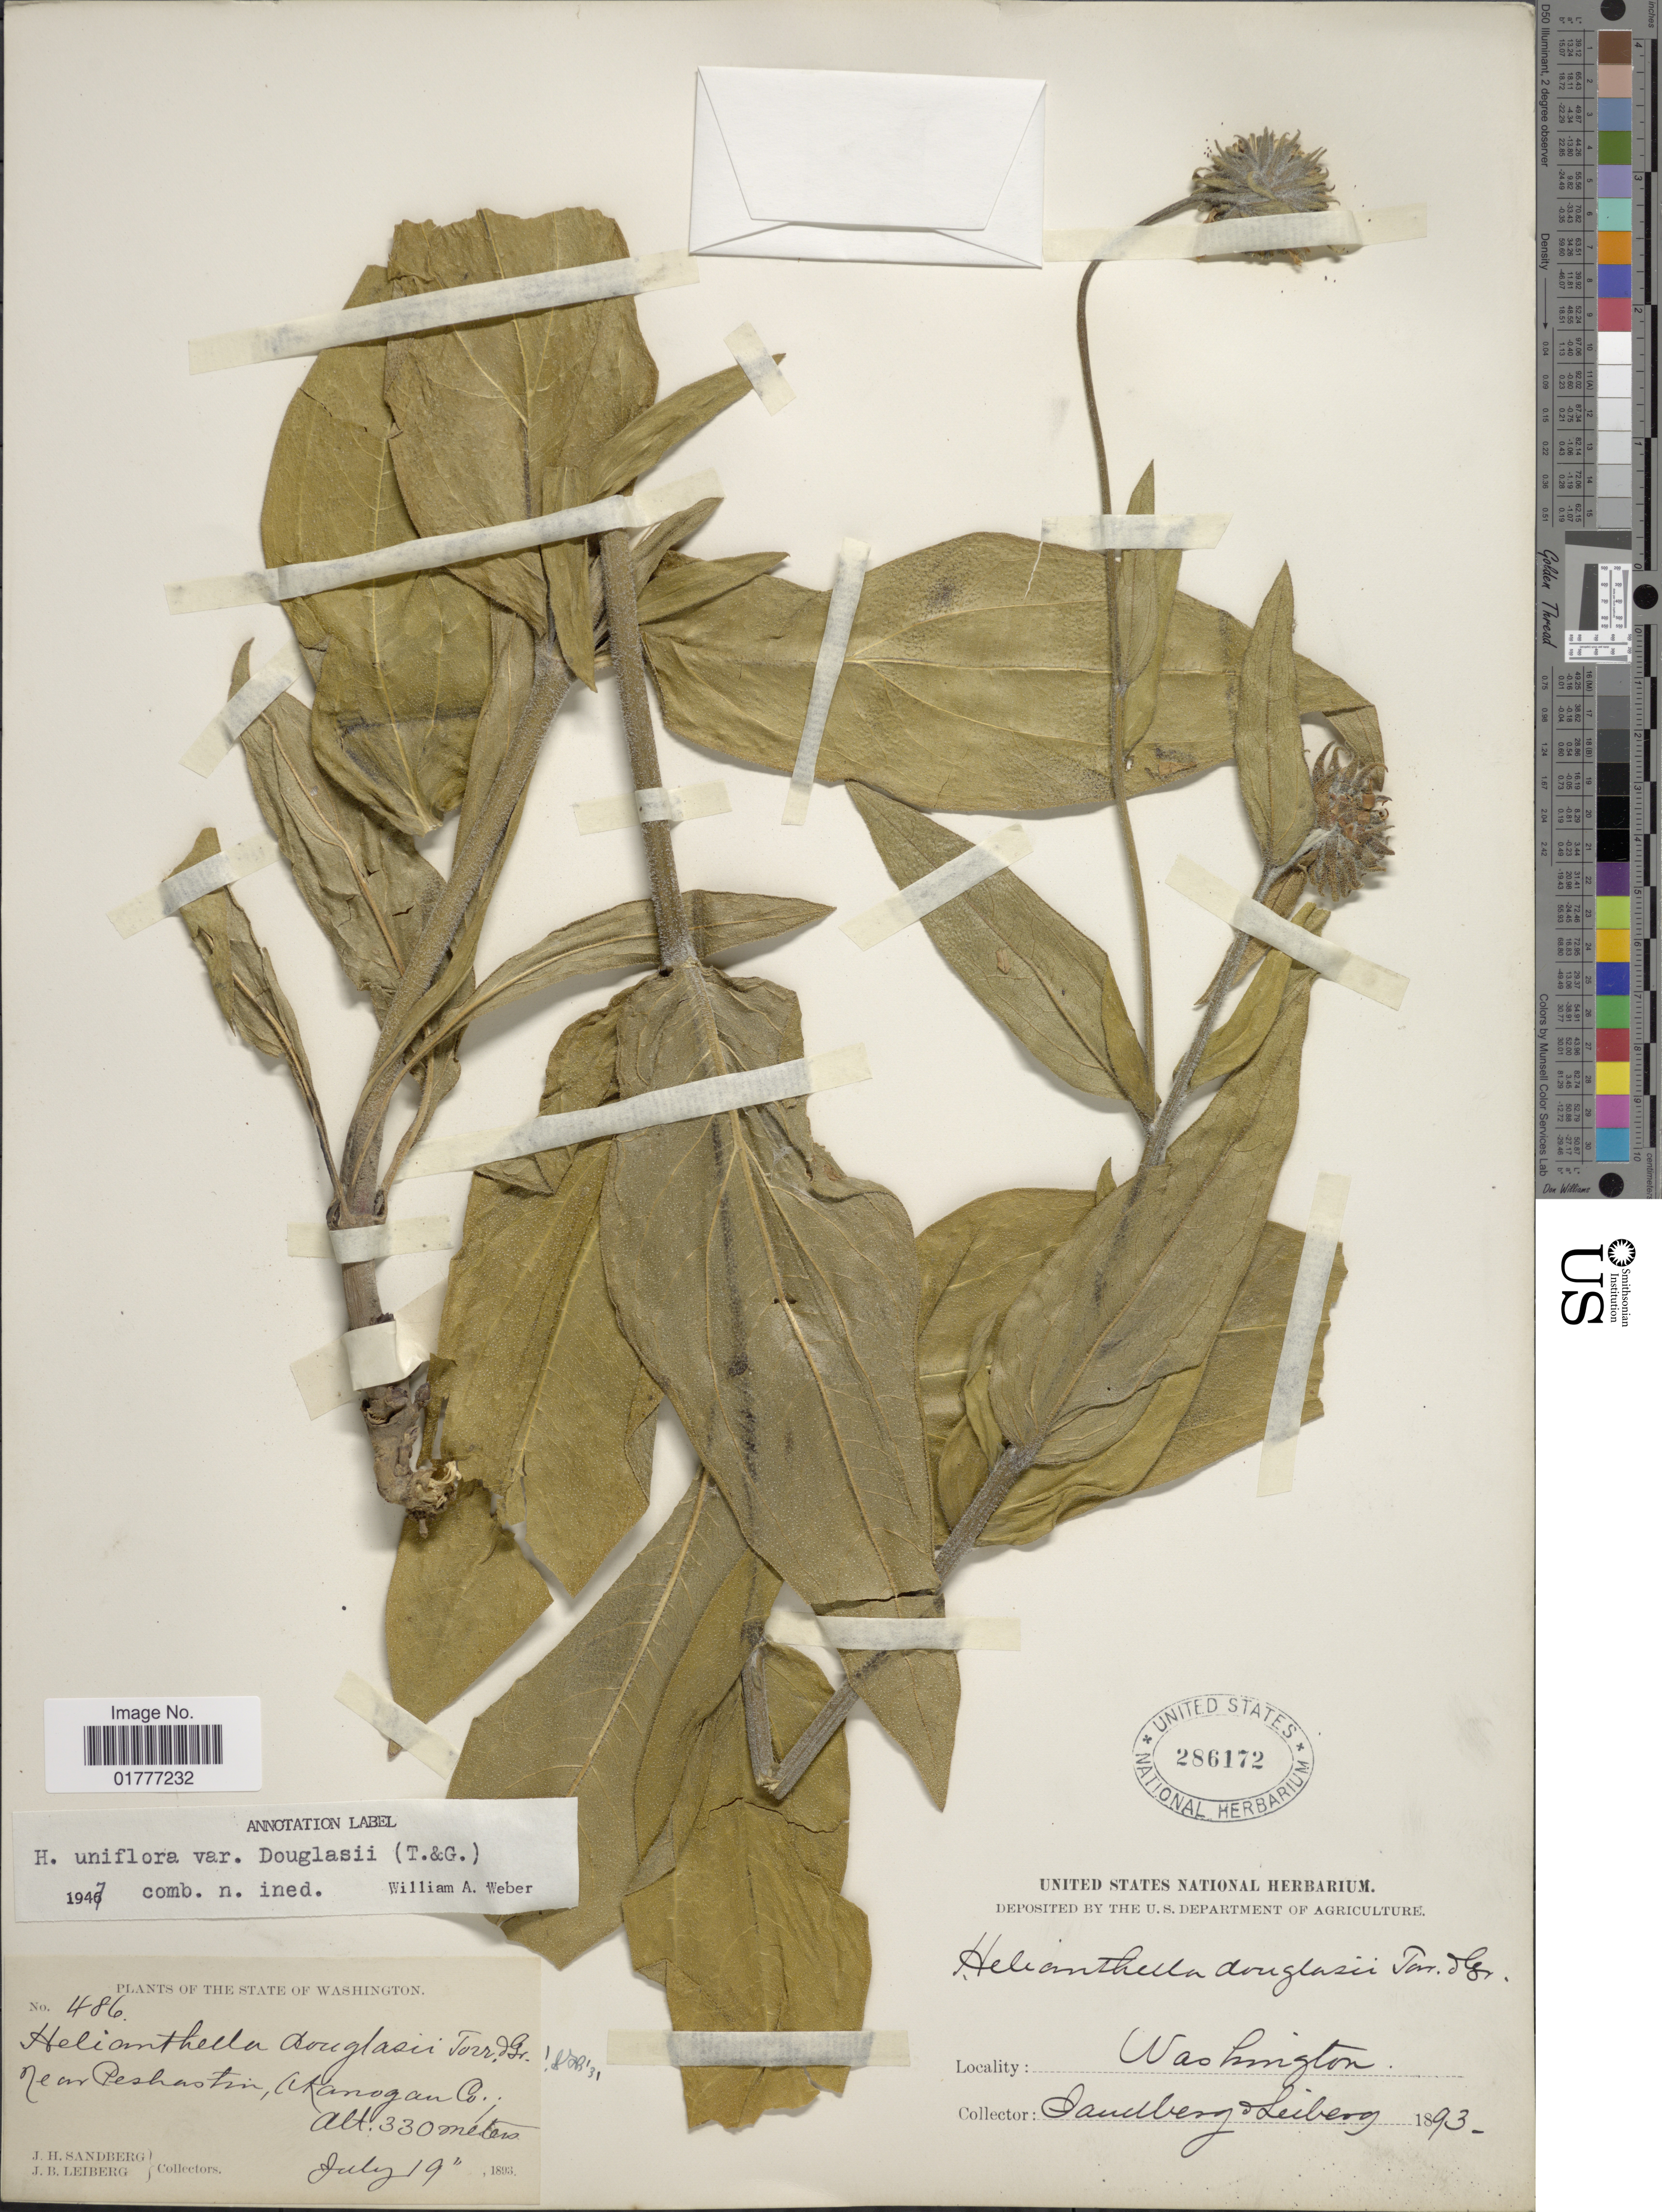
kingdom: Plantae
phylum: Tracheophyta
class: Magnoliopsida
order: Asterales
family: Asteraceae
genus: Helianthella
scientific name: Helianthella douglasii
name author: Torr. & A. Gray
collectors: J. H. Sandberg & J. B. Leiberg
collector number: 486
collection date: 1893-07-19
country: United States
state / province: Washington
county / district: Okanogan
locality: Near Peshastin, Akanogan Co.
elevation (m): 330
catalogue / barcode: US 286172